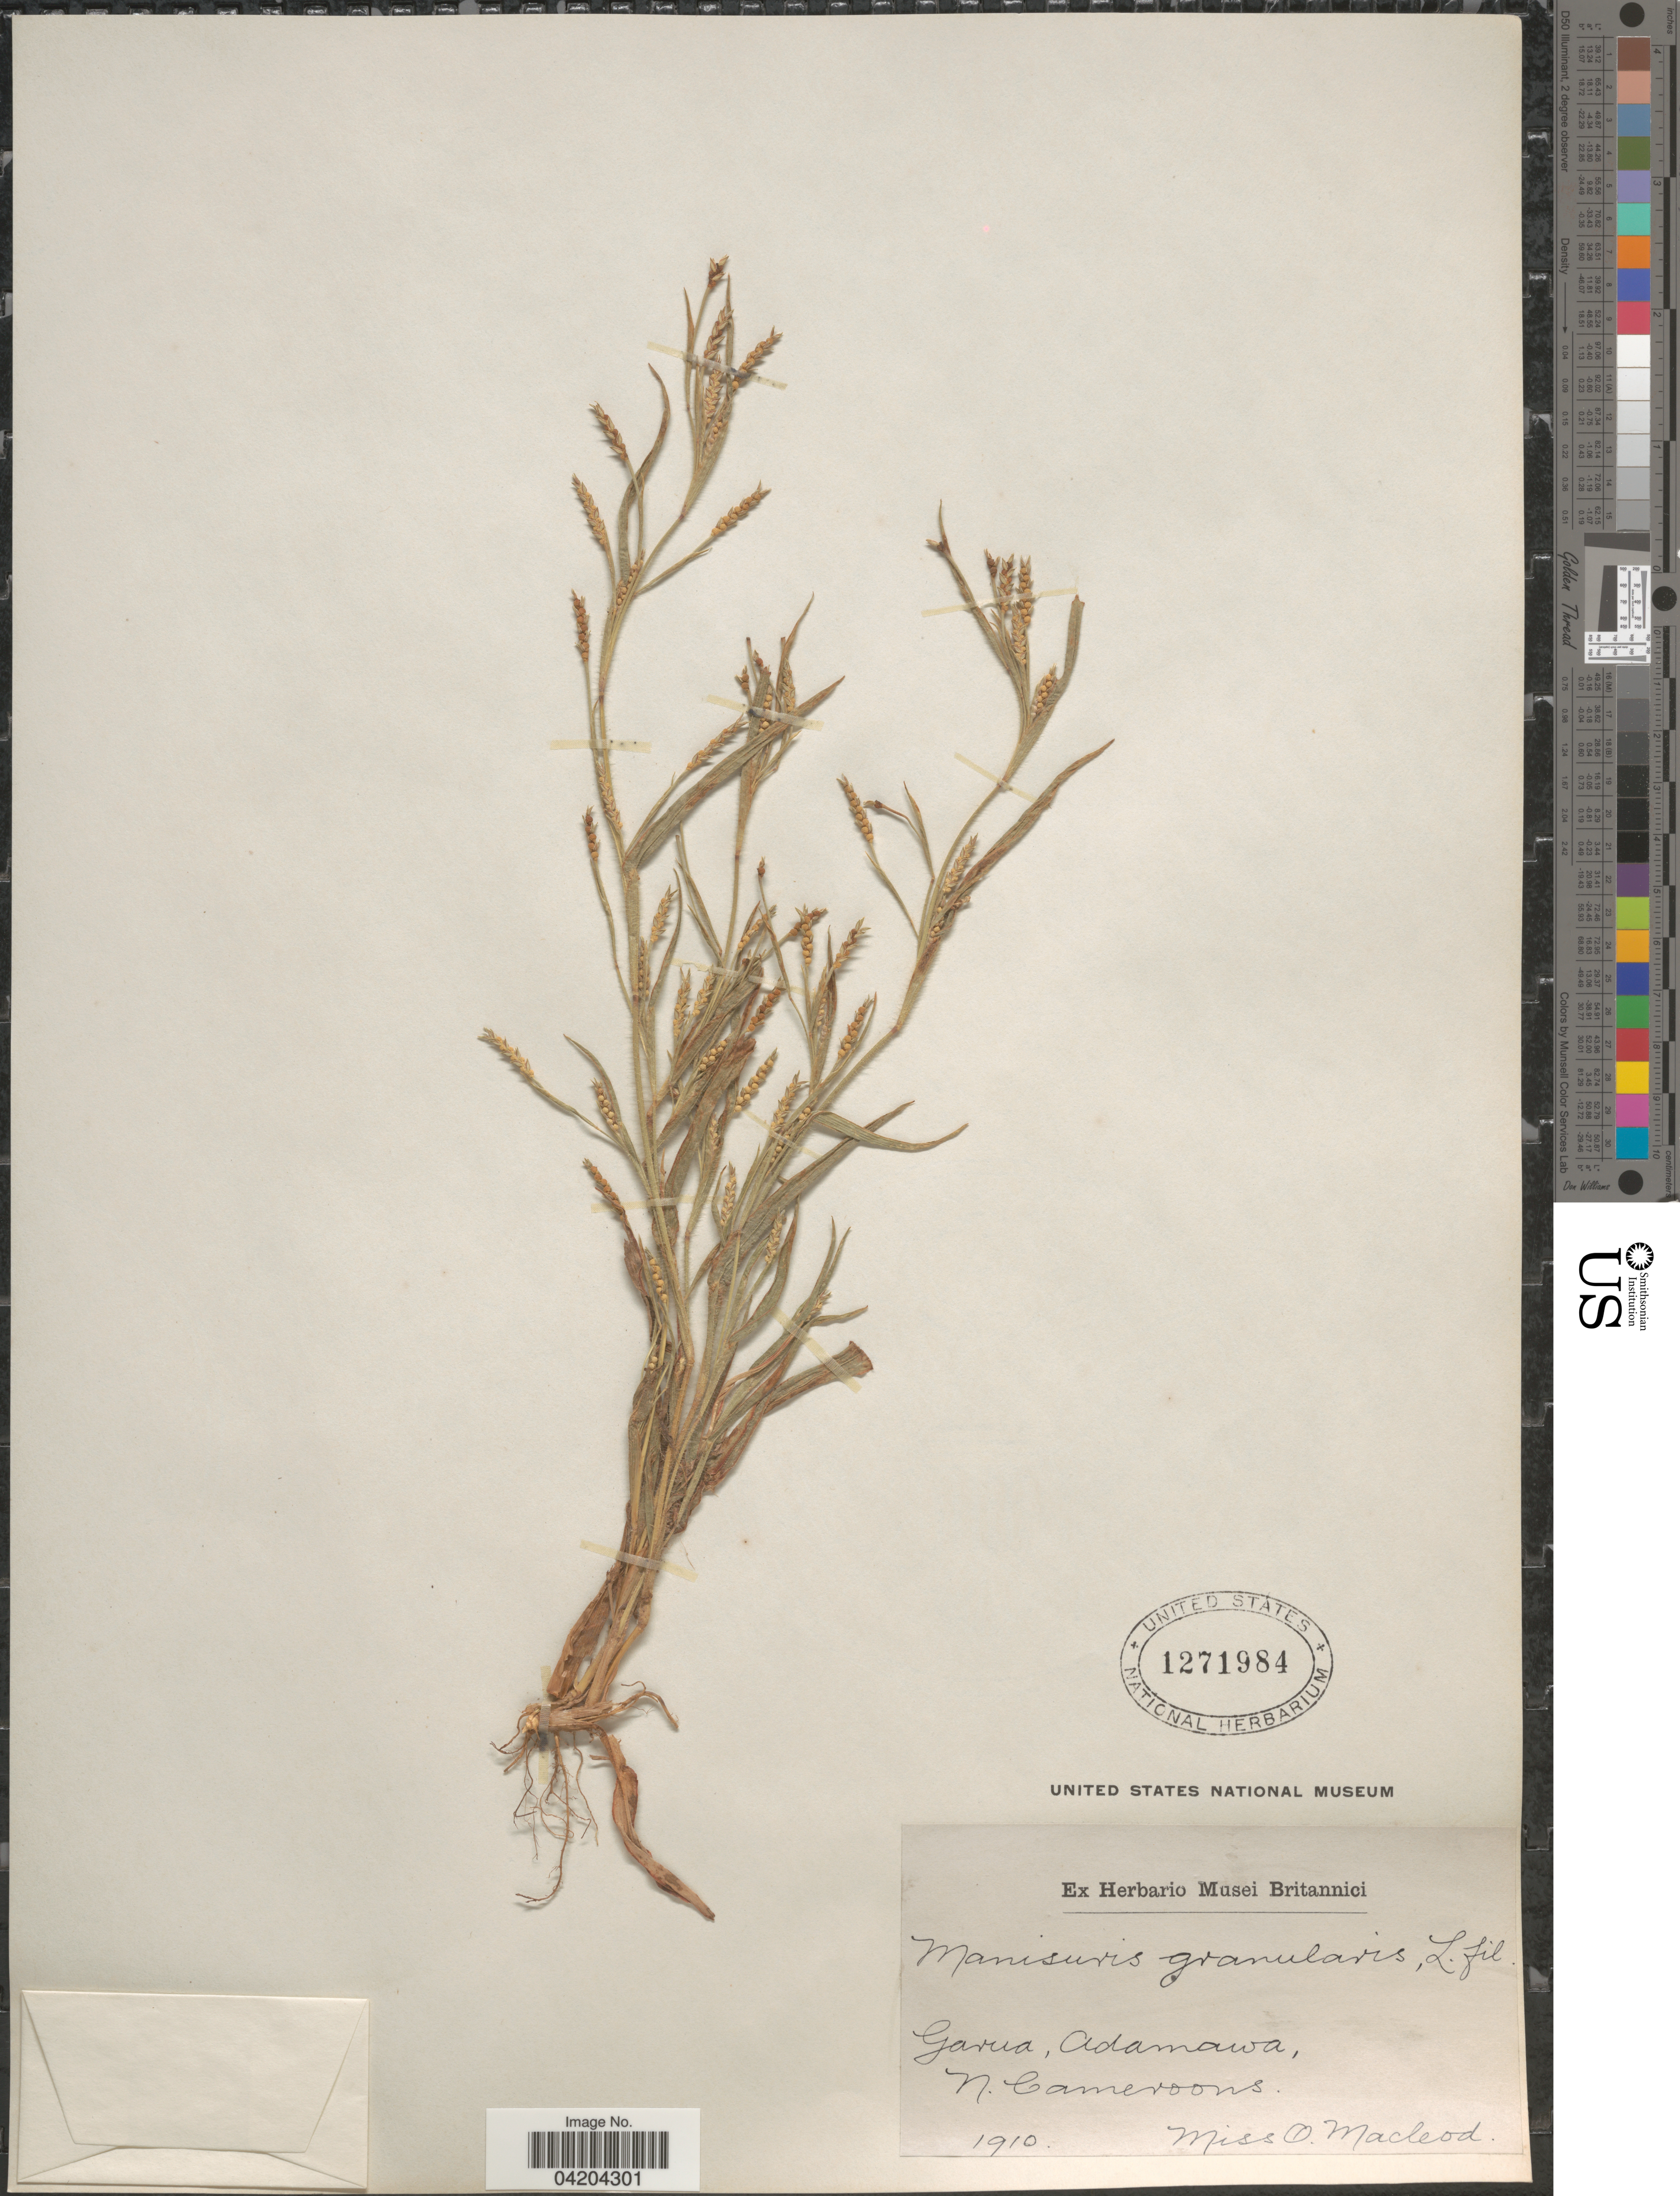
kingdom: Plantae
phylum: Tracheophyta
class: Liliopsida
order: Poales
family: Poaceae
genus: Mnesithea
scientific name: Mnesithea granularis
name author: (L.) de Koning & Sosef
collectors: O. Macleod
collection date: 1910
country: Cameroon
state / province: Adamawa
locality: Garua, N. Cameroons.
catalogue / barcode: US 1271984